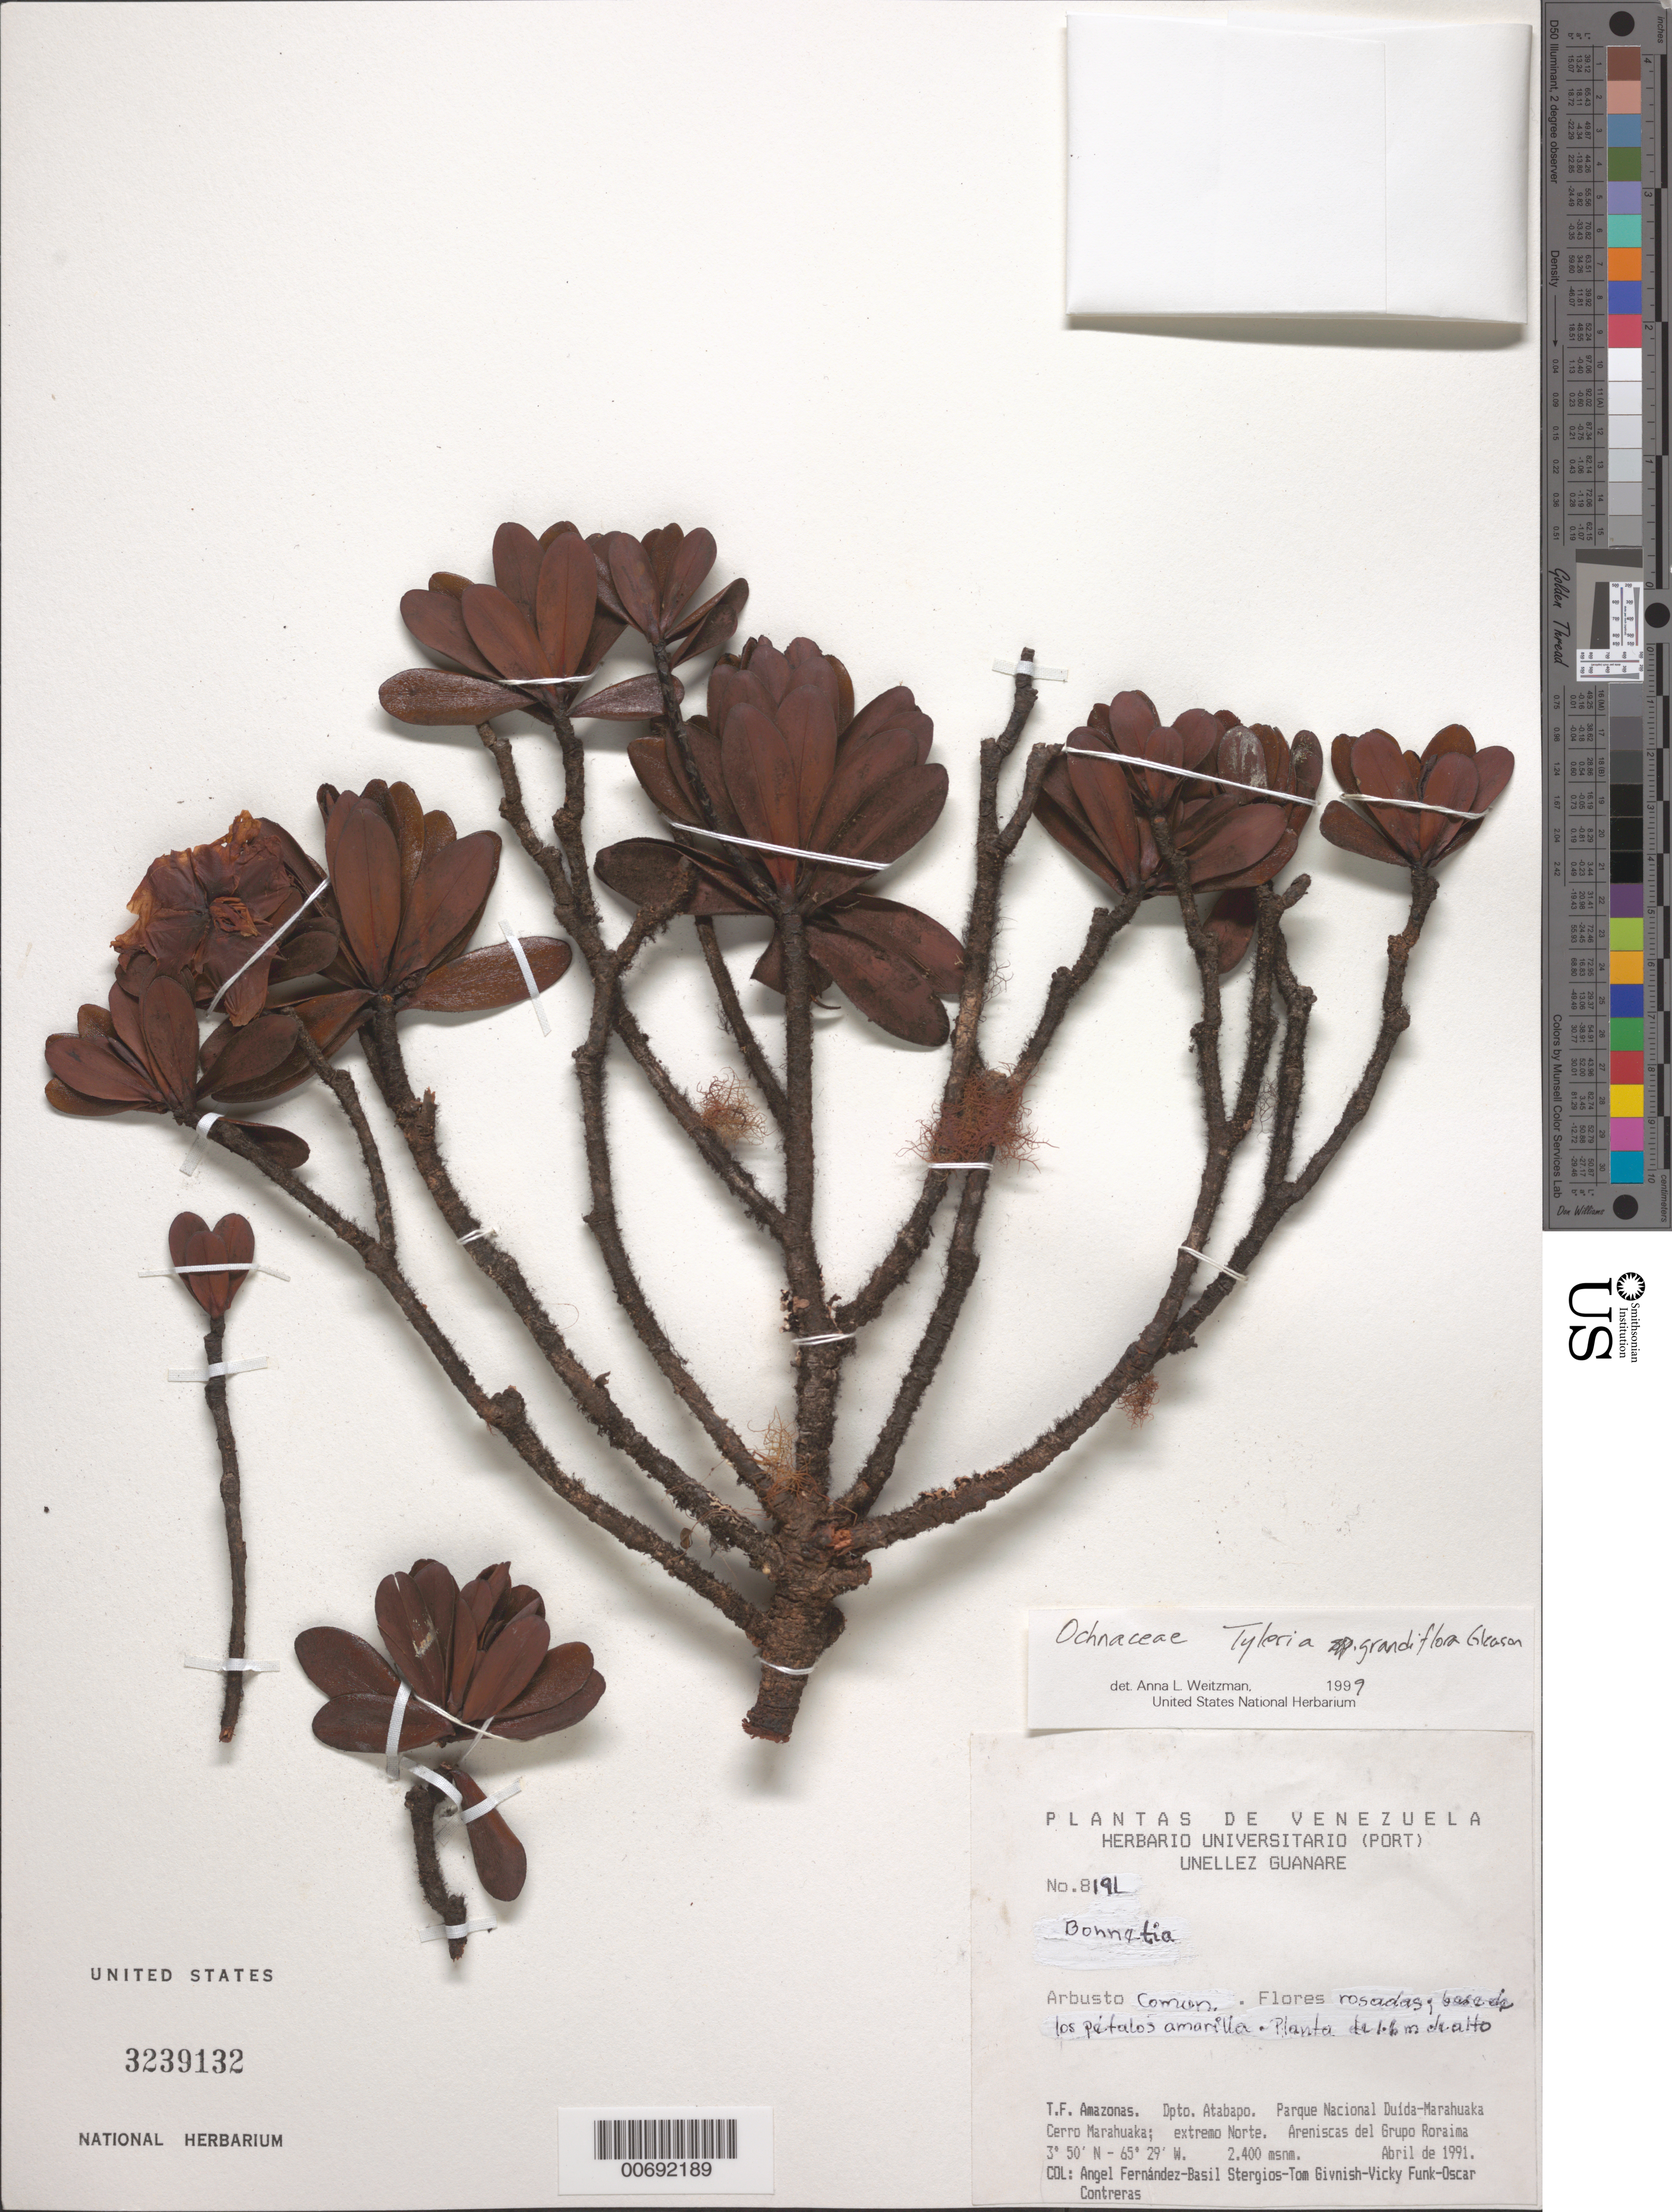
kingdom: Plantae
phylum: Tracheophyta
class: Magnoliopsida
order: Malpighiales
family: Ochnaceae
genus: Tyleria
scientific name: Tyleria grandiflora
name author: Gleason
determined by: Weitzman, A. L.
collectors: A. Fernández, B. G. Stergios, T. J. Givnish, V. Funk & O. Contreras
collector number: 8191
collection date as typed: Apr-91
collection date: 1991-04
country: Venezuela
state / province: Amazonas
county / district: Atabapo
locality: Parque Nacional Duída-Marahuaka, Cerro Marahuaka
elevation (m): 2400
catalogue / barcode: US 3239132